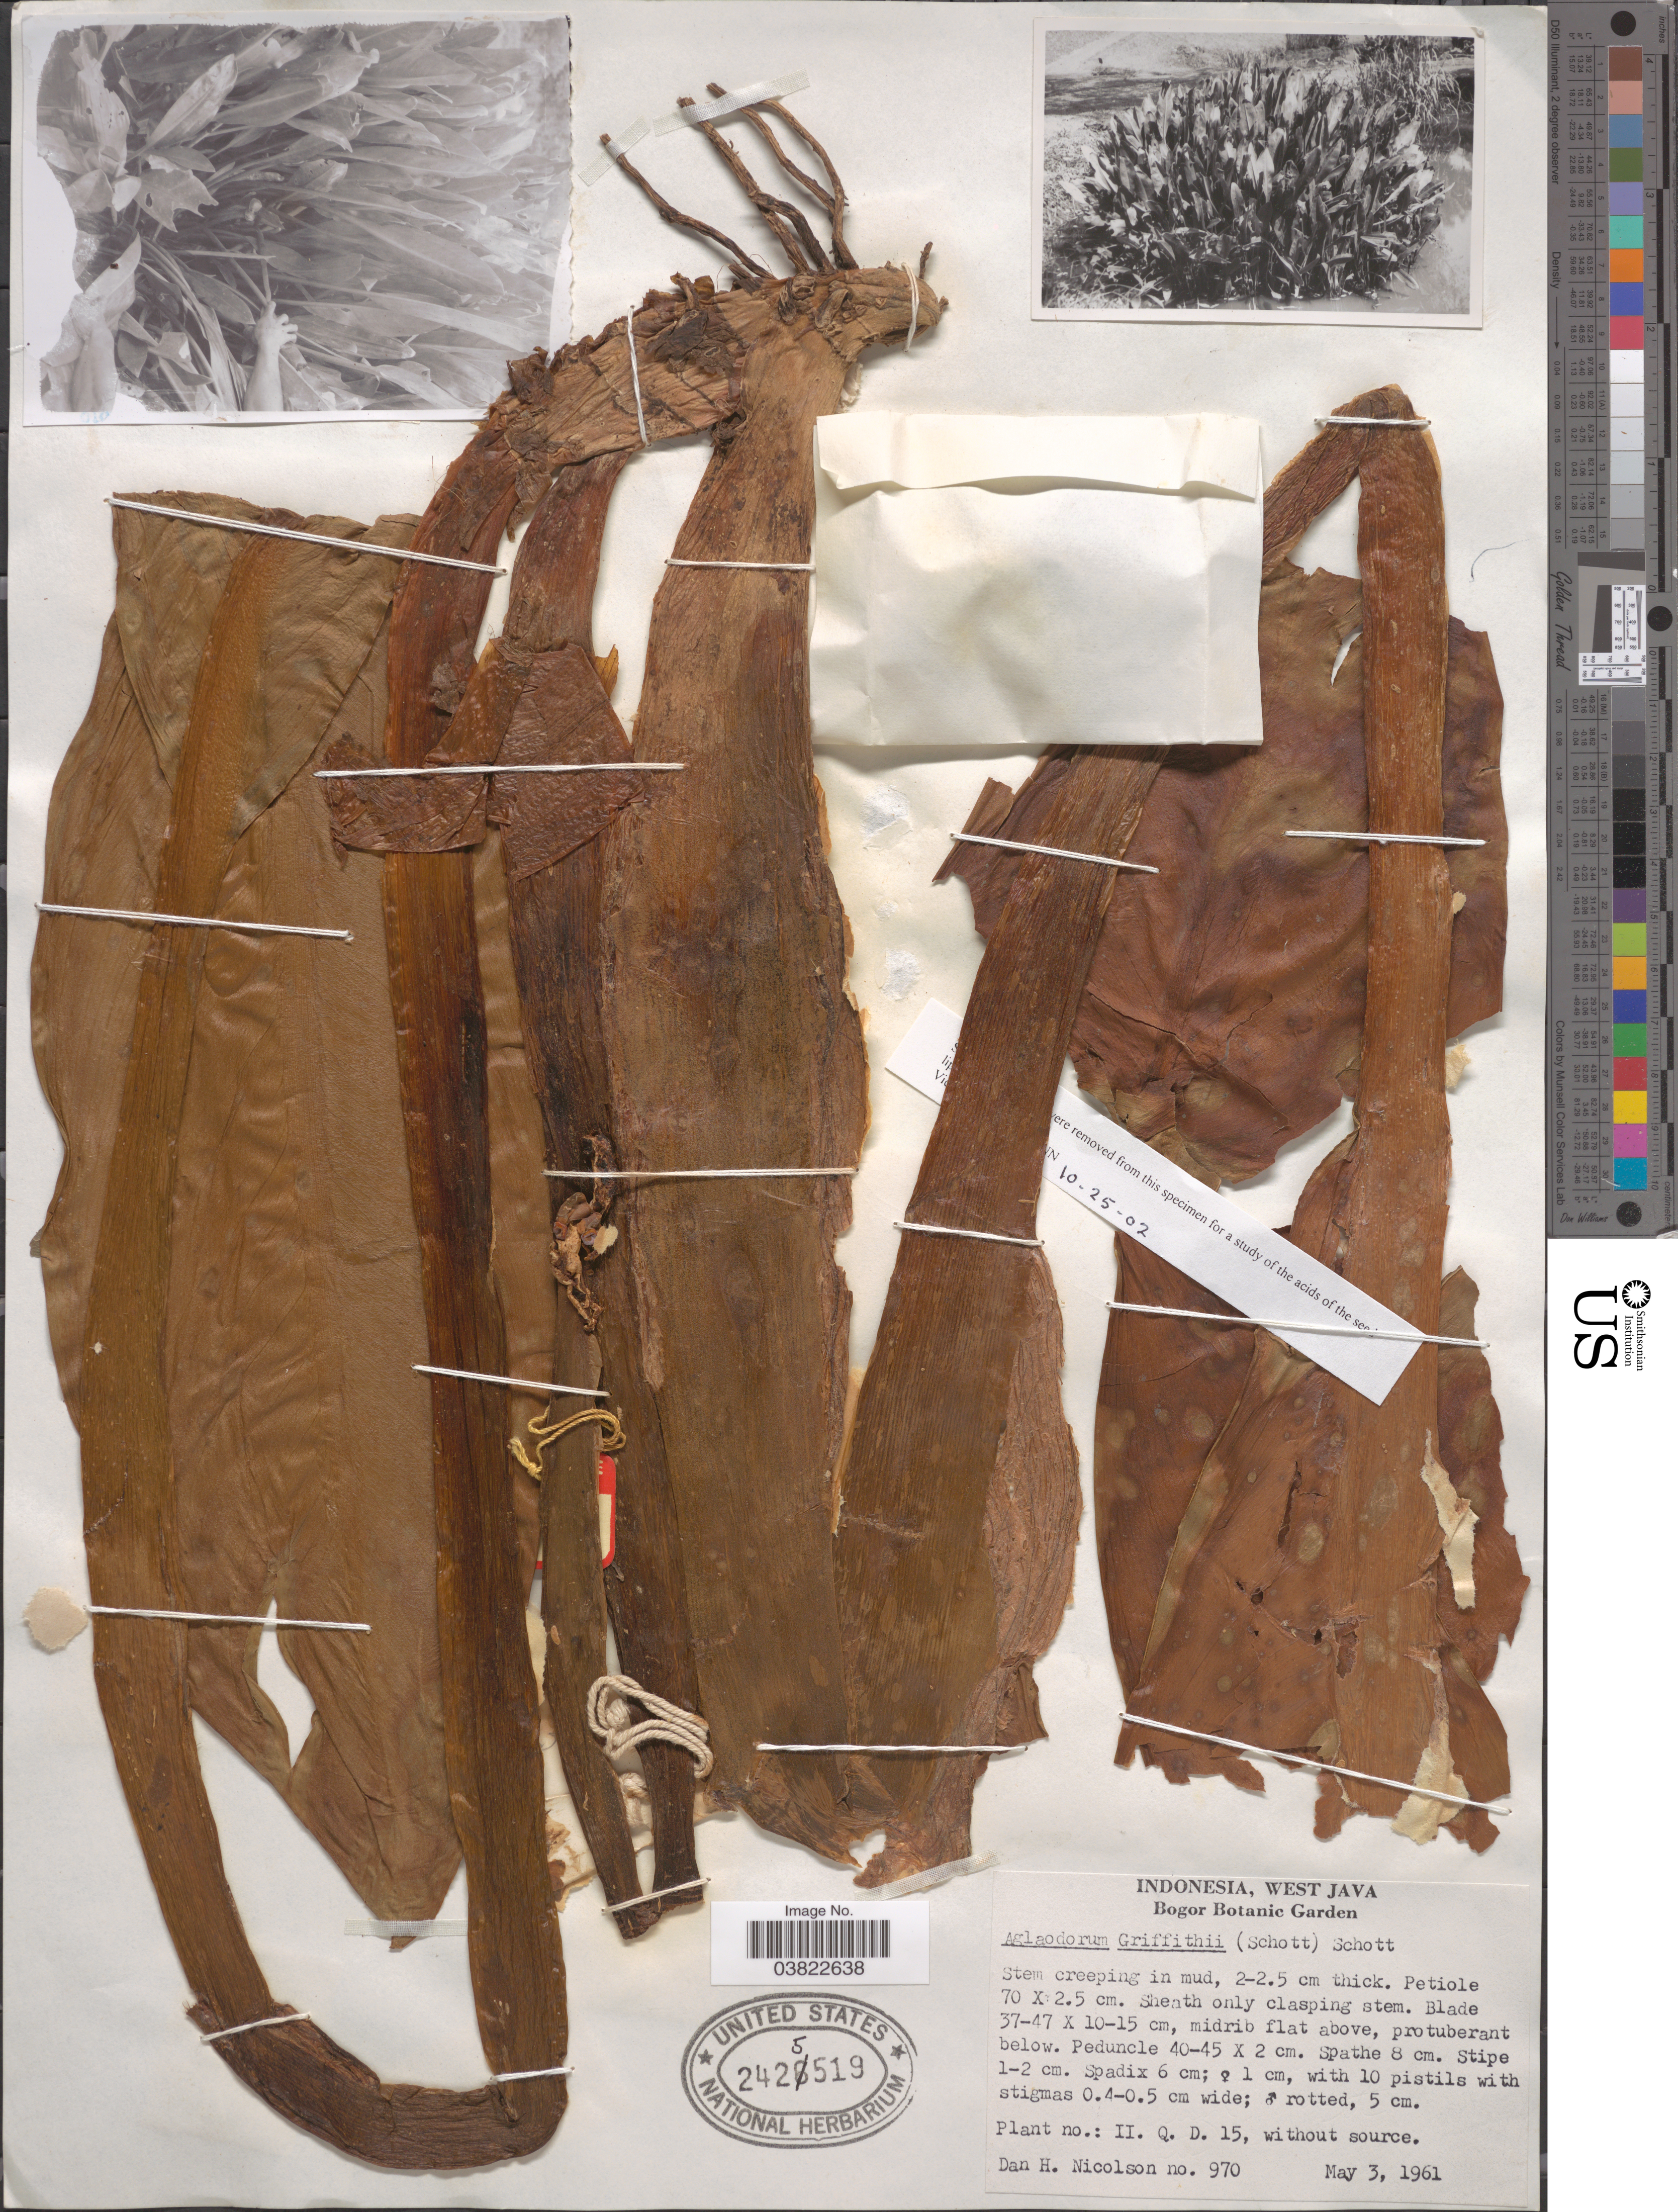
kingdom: Plantae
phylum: Tracheophyta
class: Liliopsida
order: Alismatales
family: Araceae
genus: Aglaodorum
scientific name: Aglaodorum griffithii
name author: (Schott) Schott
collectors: D. H. Nicolson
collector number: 970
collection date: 1961-05-03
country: Indonesia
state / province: Java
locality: West Java. Bogor Botanic Garden.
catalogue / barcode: US 2425519